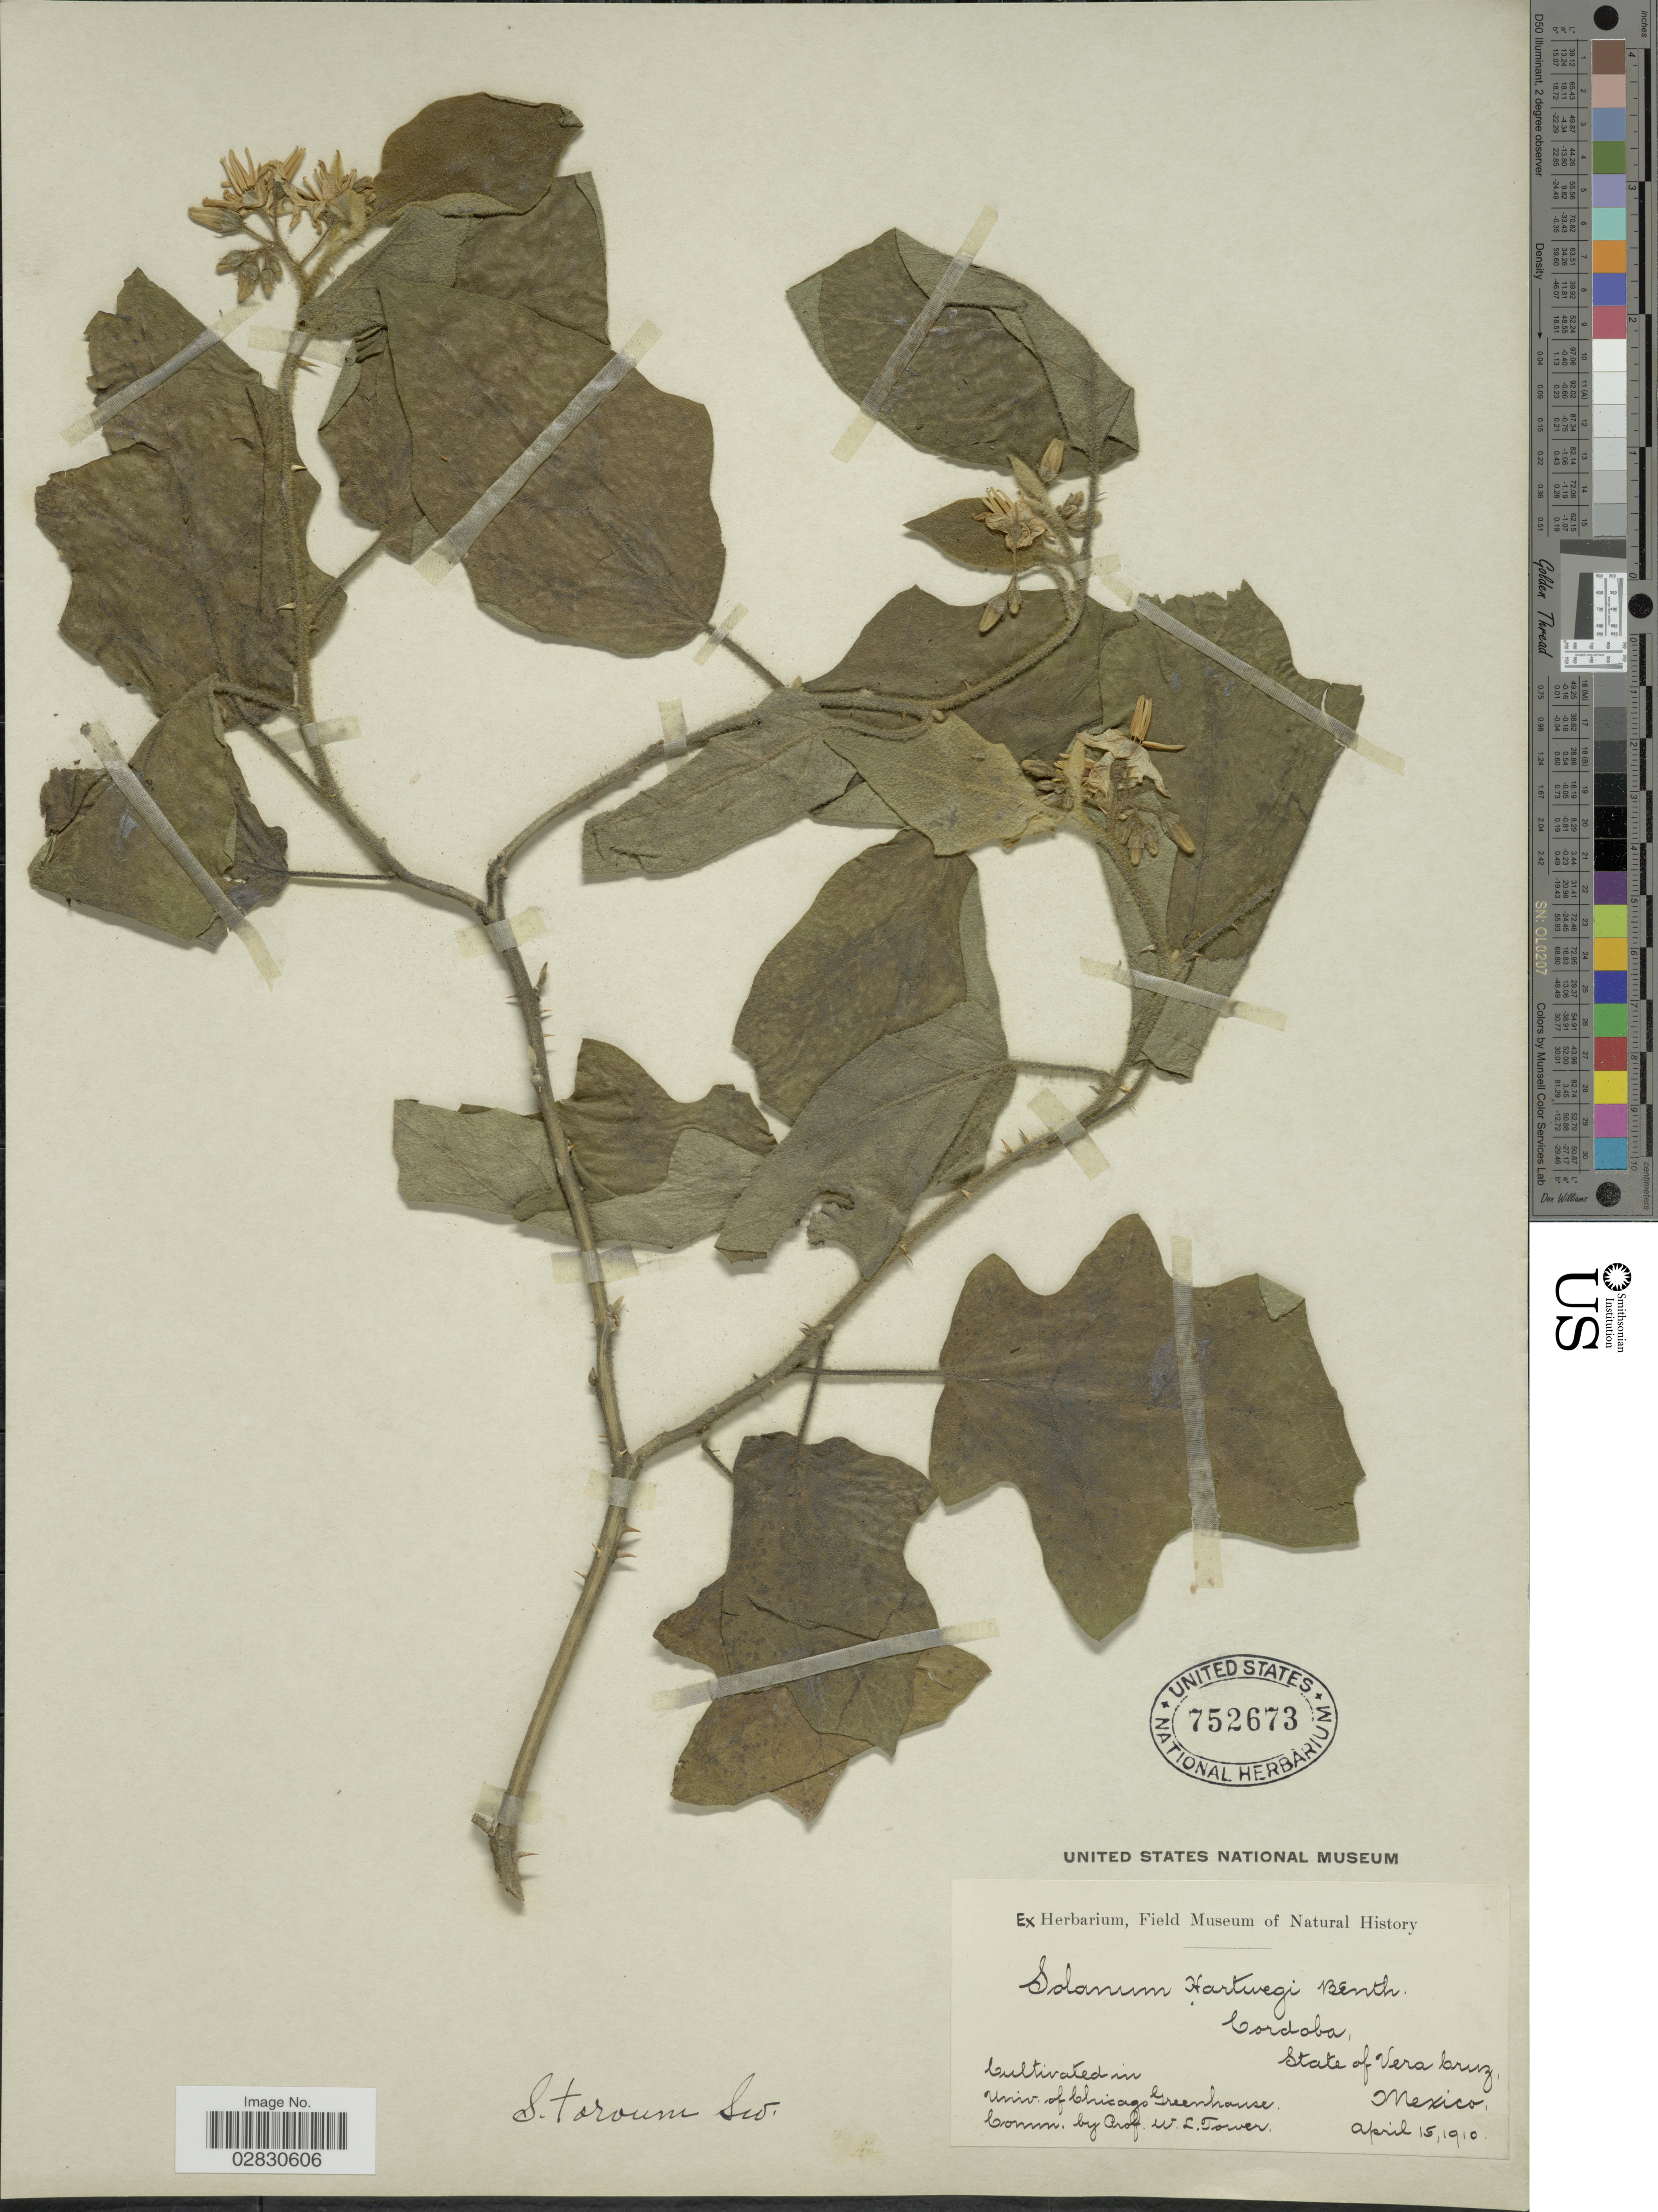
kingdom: Plantae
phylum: Tracheophyta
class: Magnoliopsida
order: Solanales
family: Solanaceae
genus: Solanum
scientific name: Solanum torvum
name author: Sw.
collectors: Field Museum of Natural History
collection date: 1910-04-15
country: United States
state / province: Illinois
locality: Univ. of Chicago Greenhouse.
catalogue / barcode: US 752673